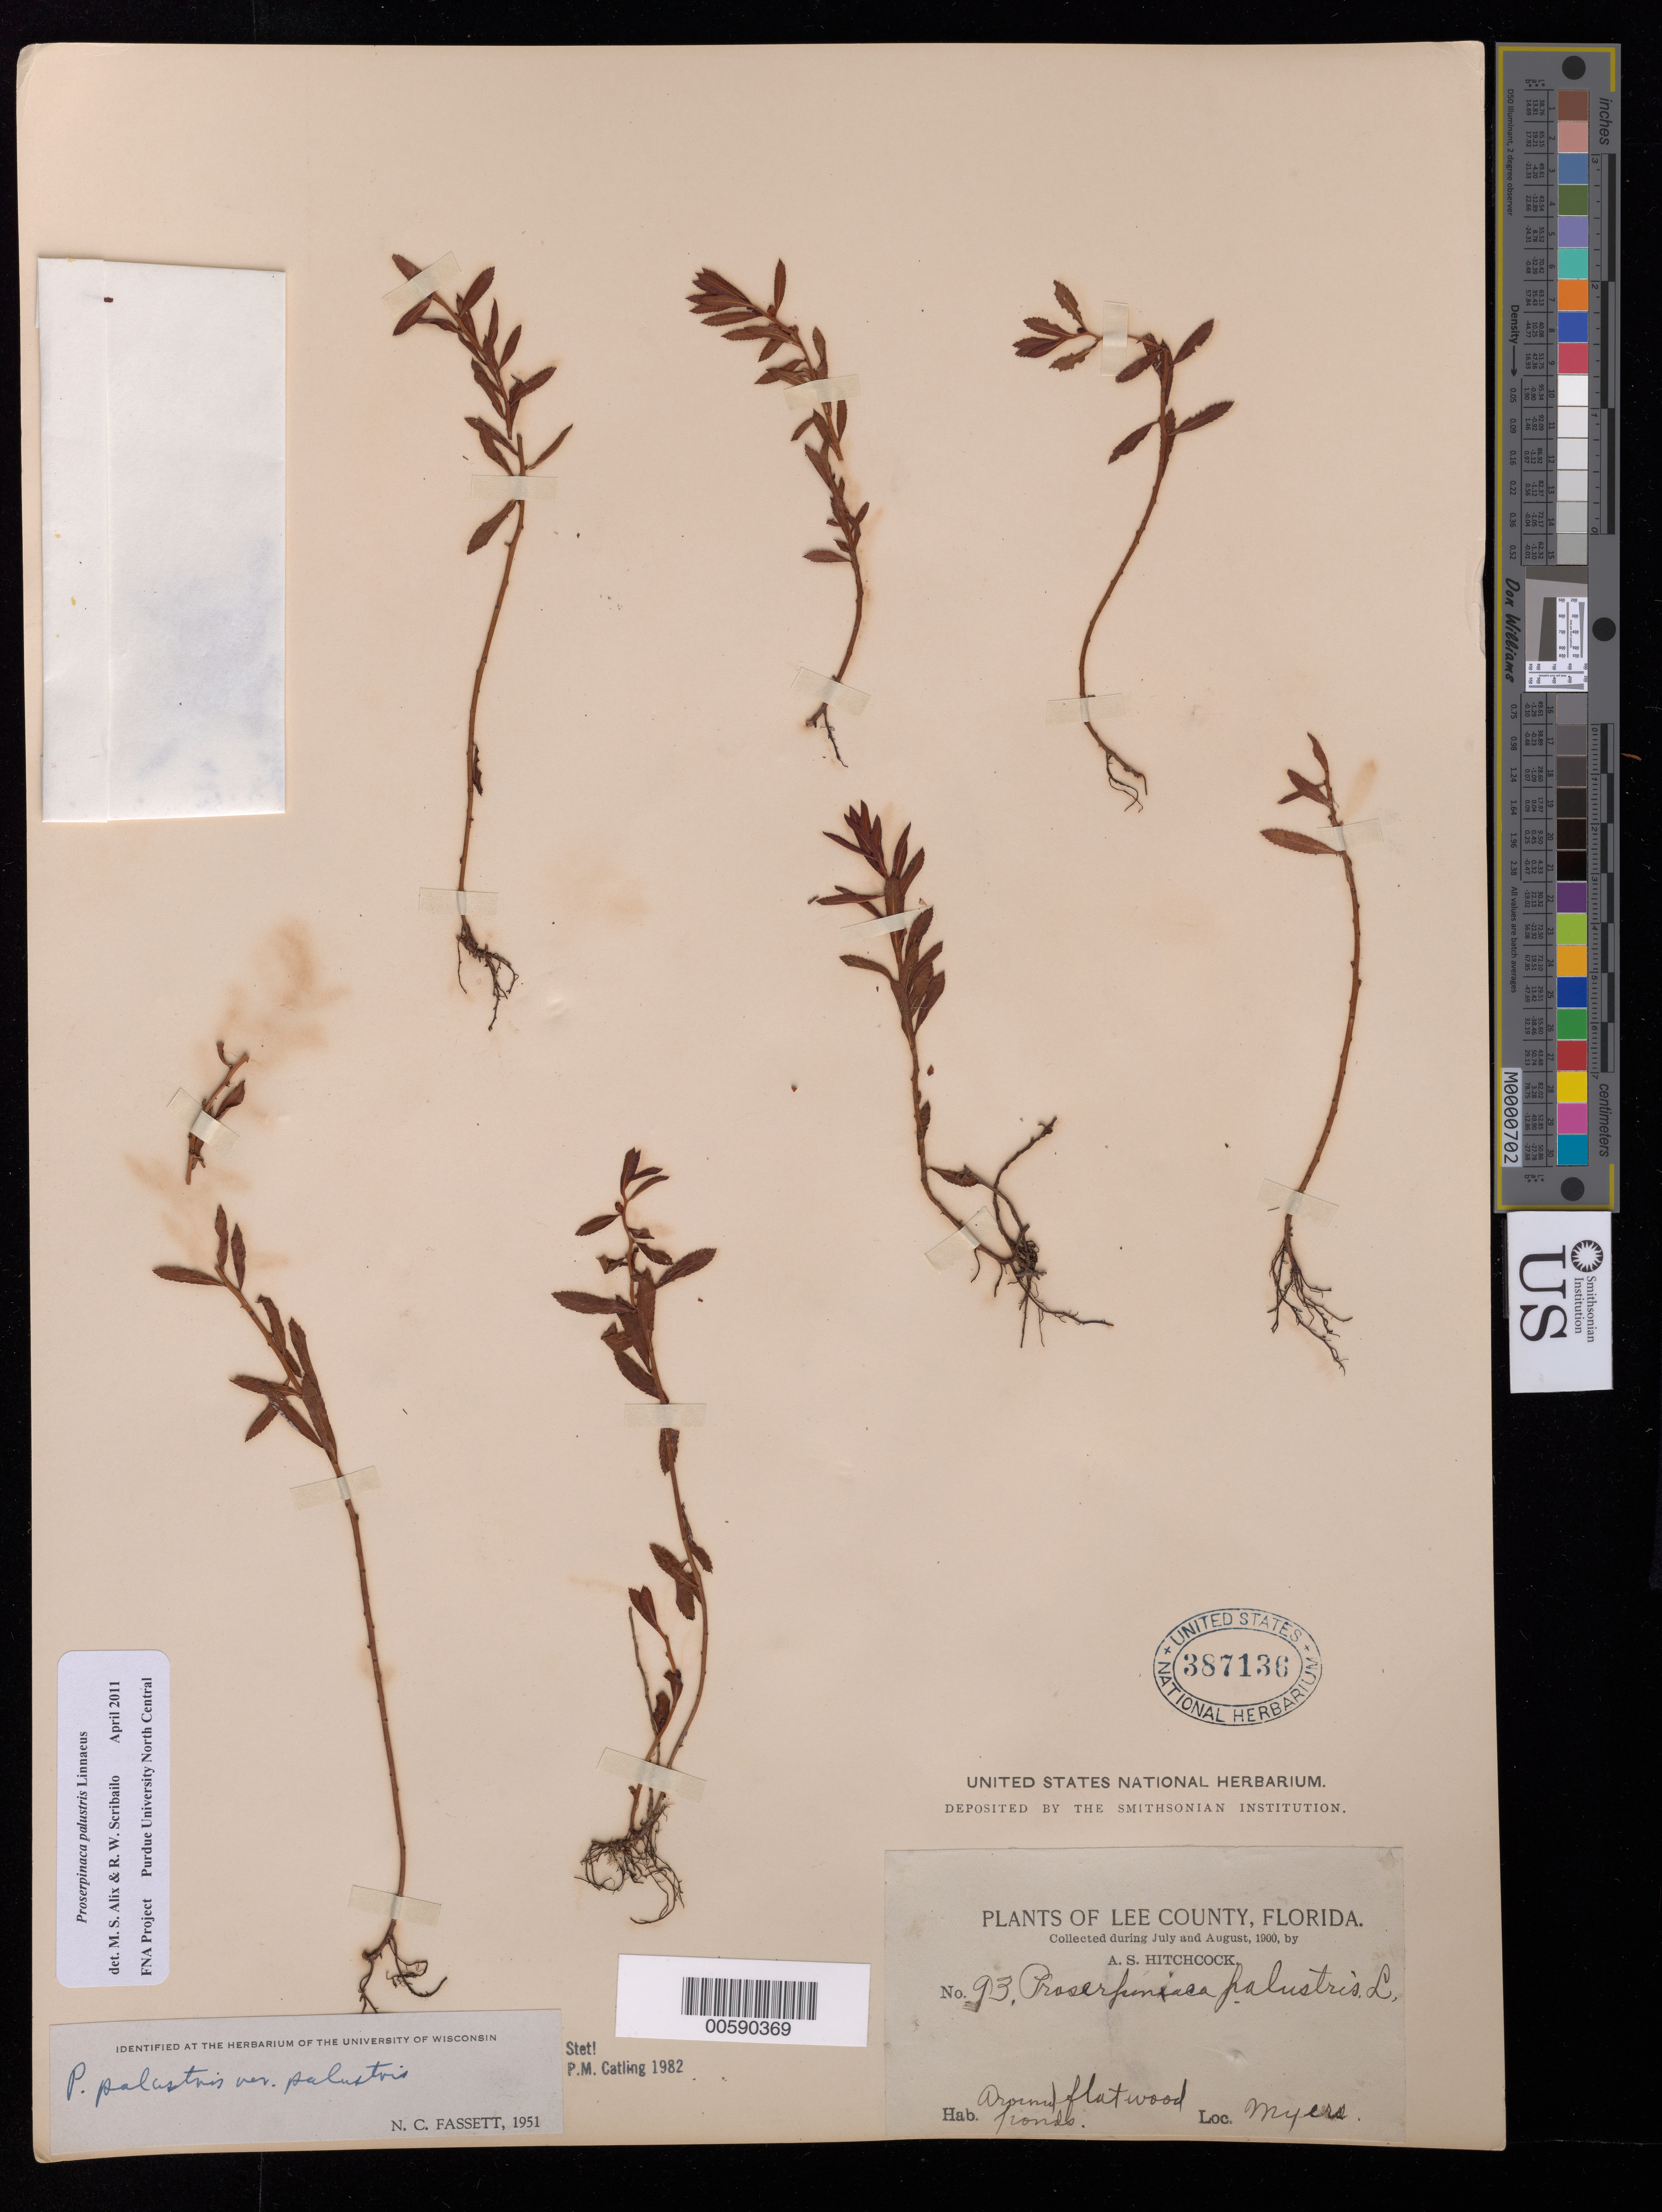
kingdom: Plantae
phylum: Tracheophyta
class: Magnoliopsida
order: Saxifragales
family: Haloragaceae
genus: Proserpinaca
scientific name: Proserpinaca palustris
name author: L.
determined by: Scribailo, R. W.; Alix, M. S.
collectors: A. S. Hitchcock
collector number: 93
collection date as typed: Jul 1900 to -- Aug 1900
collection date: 1900-07/1900-08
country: United States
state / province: Florida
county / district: Lee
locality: Myers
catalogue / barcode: US 387136